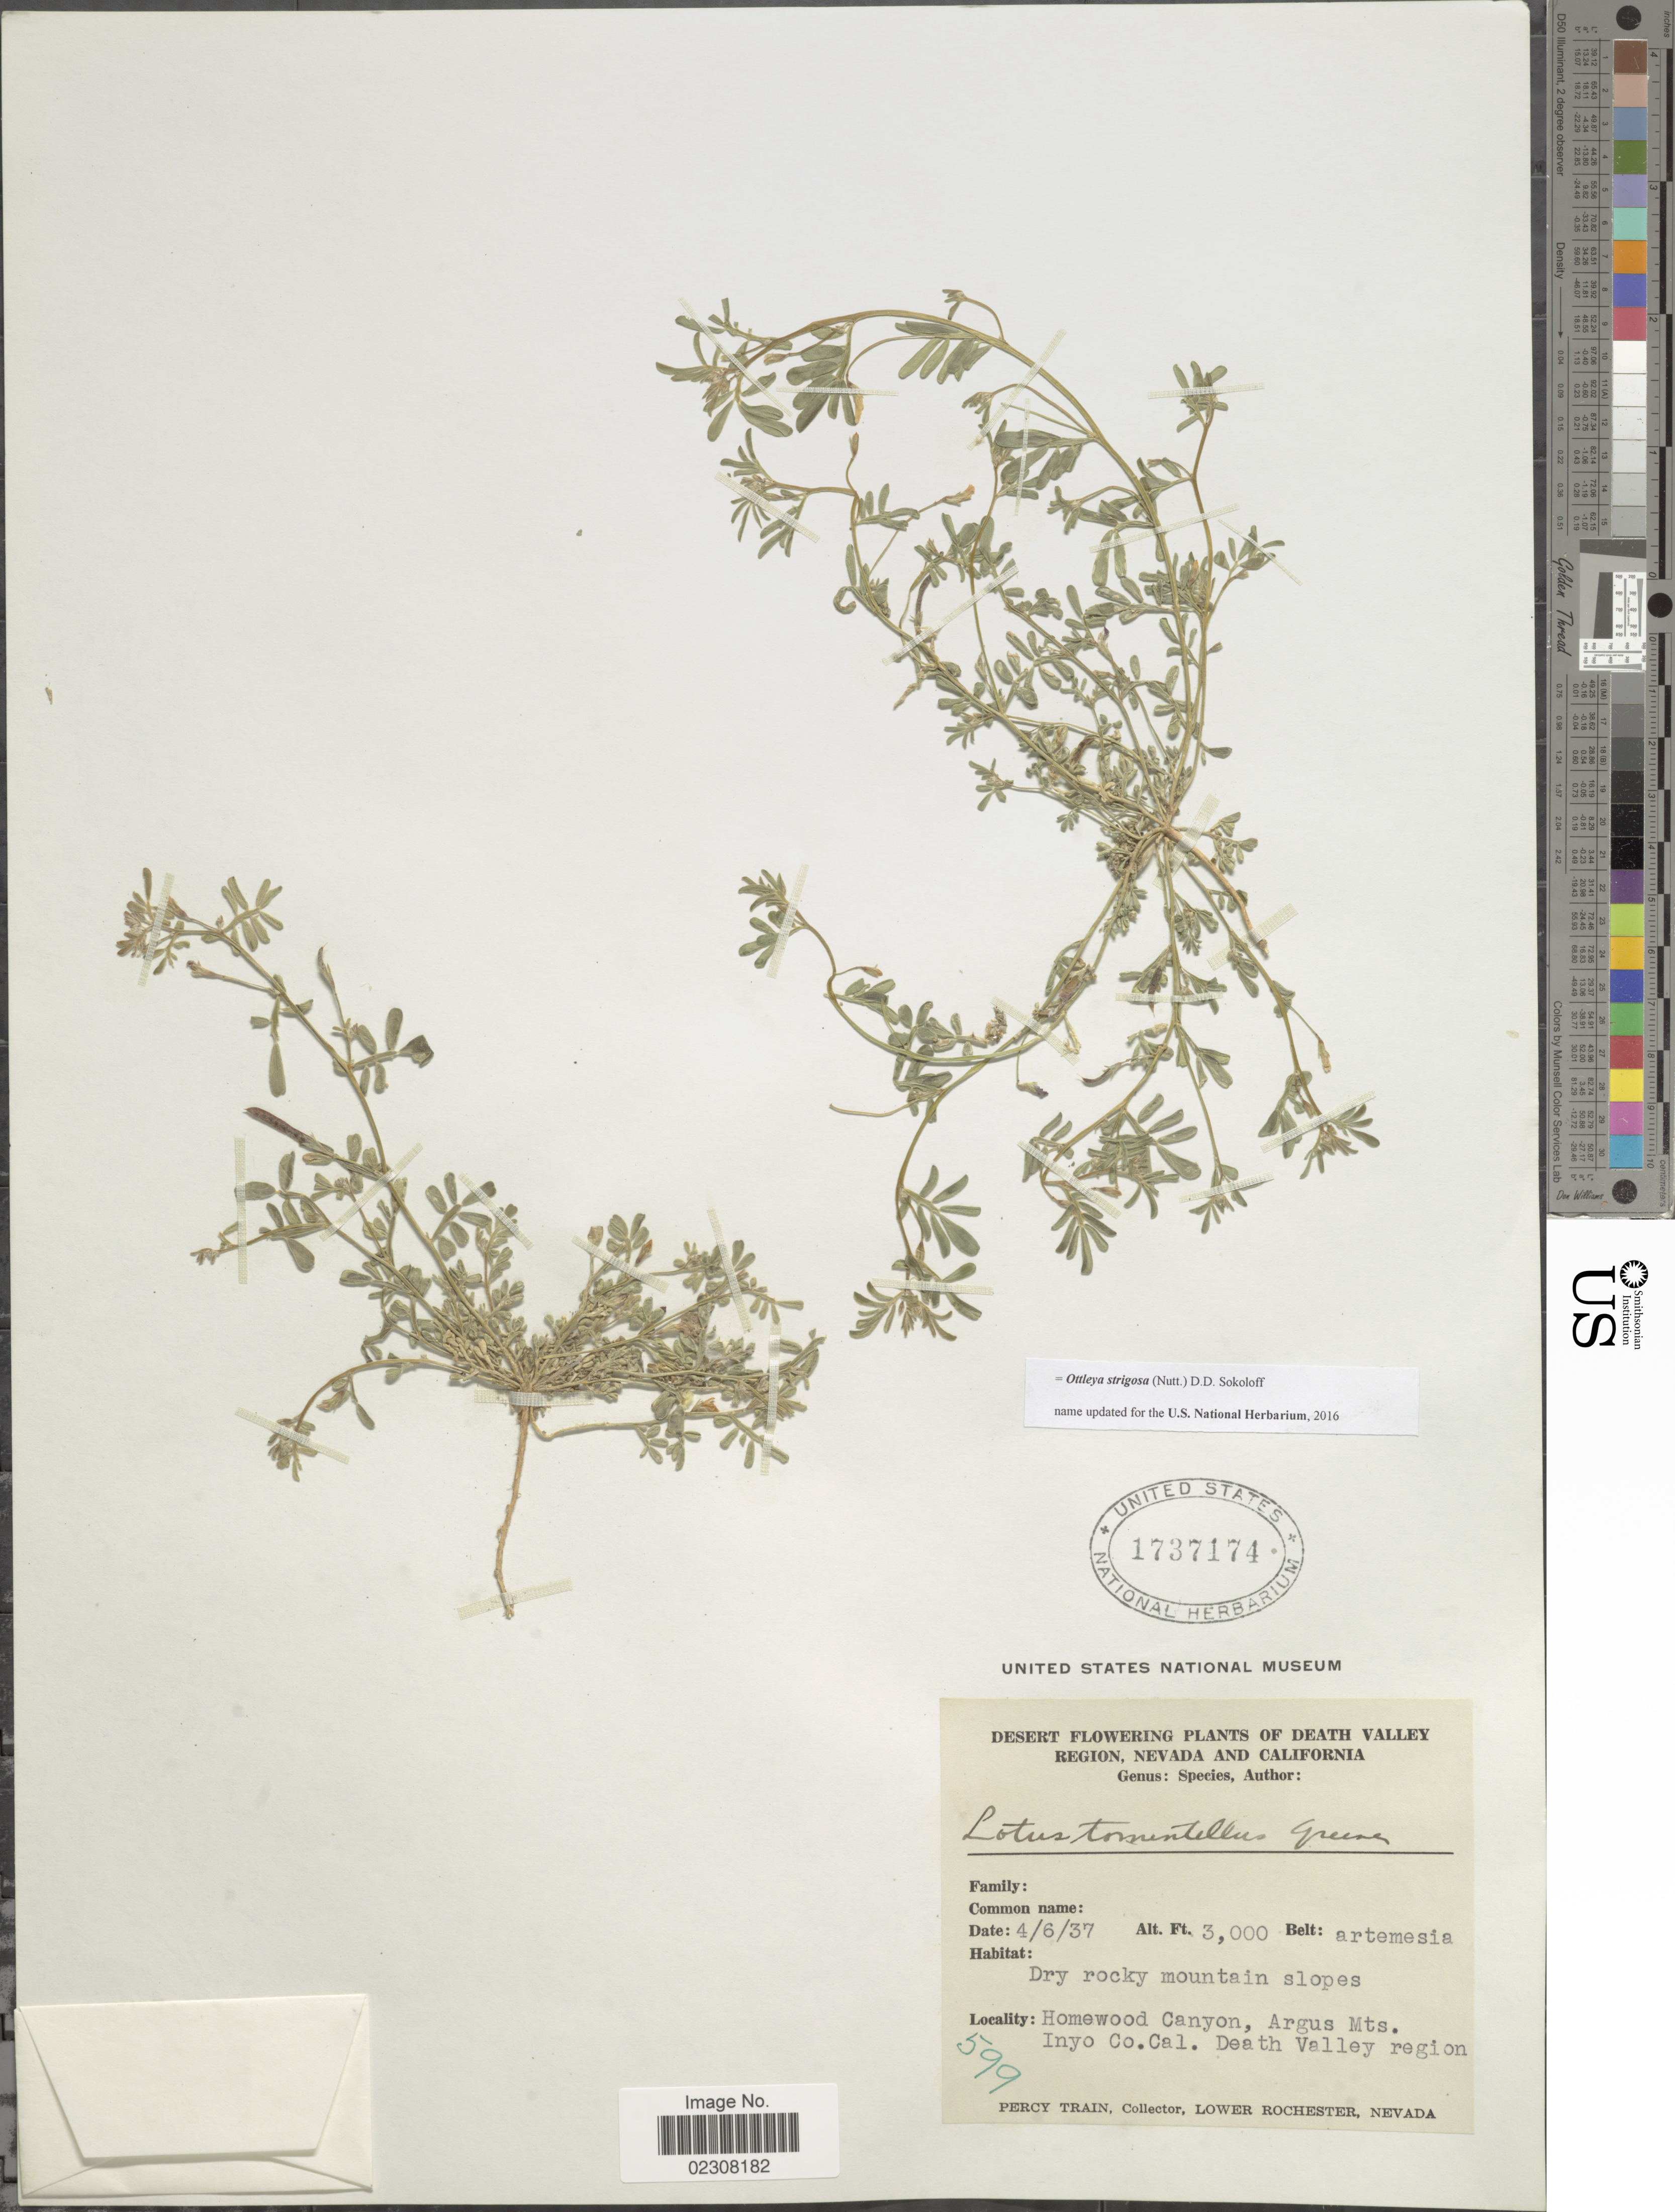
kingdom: Plantae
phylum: Tracheophyta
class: Magnoliopsida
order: Fabales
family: Fabaceae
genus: Ottleya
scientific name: Ottleya strigosa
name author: (Nutt.) D.D. Sokoloff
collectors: P. Train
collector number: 599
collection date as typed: Transcribed d/m/y: 6/4/37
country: United States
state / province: California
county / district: Inyo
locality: Death Valley Region, Nevada and California, Homewood Canyon, Argus Mts., Inyo Co., Death Valley region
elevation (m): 914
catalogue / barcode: US 1737174